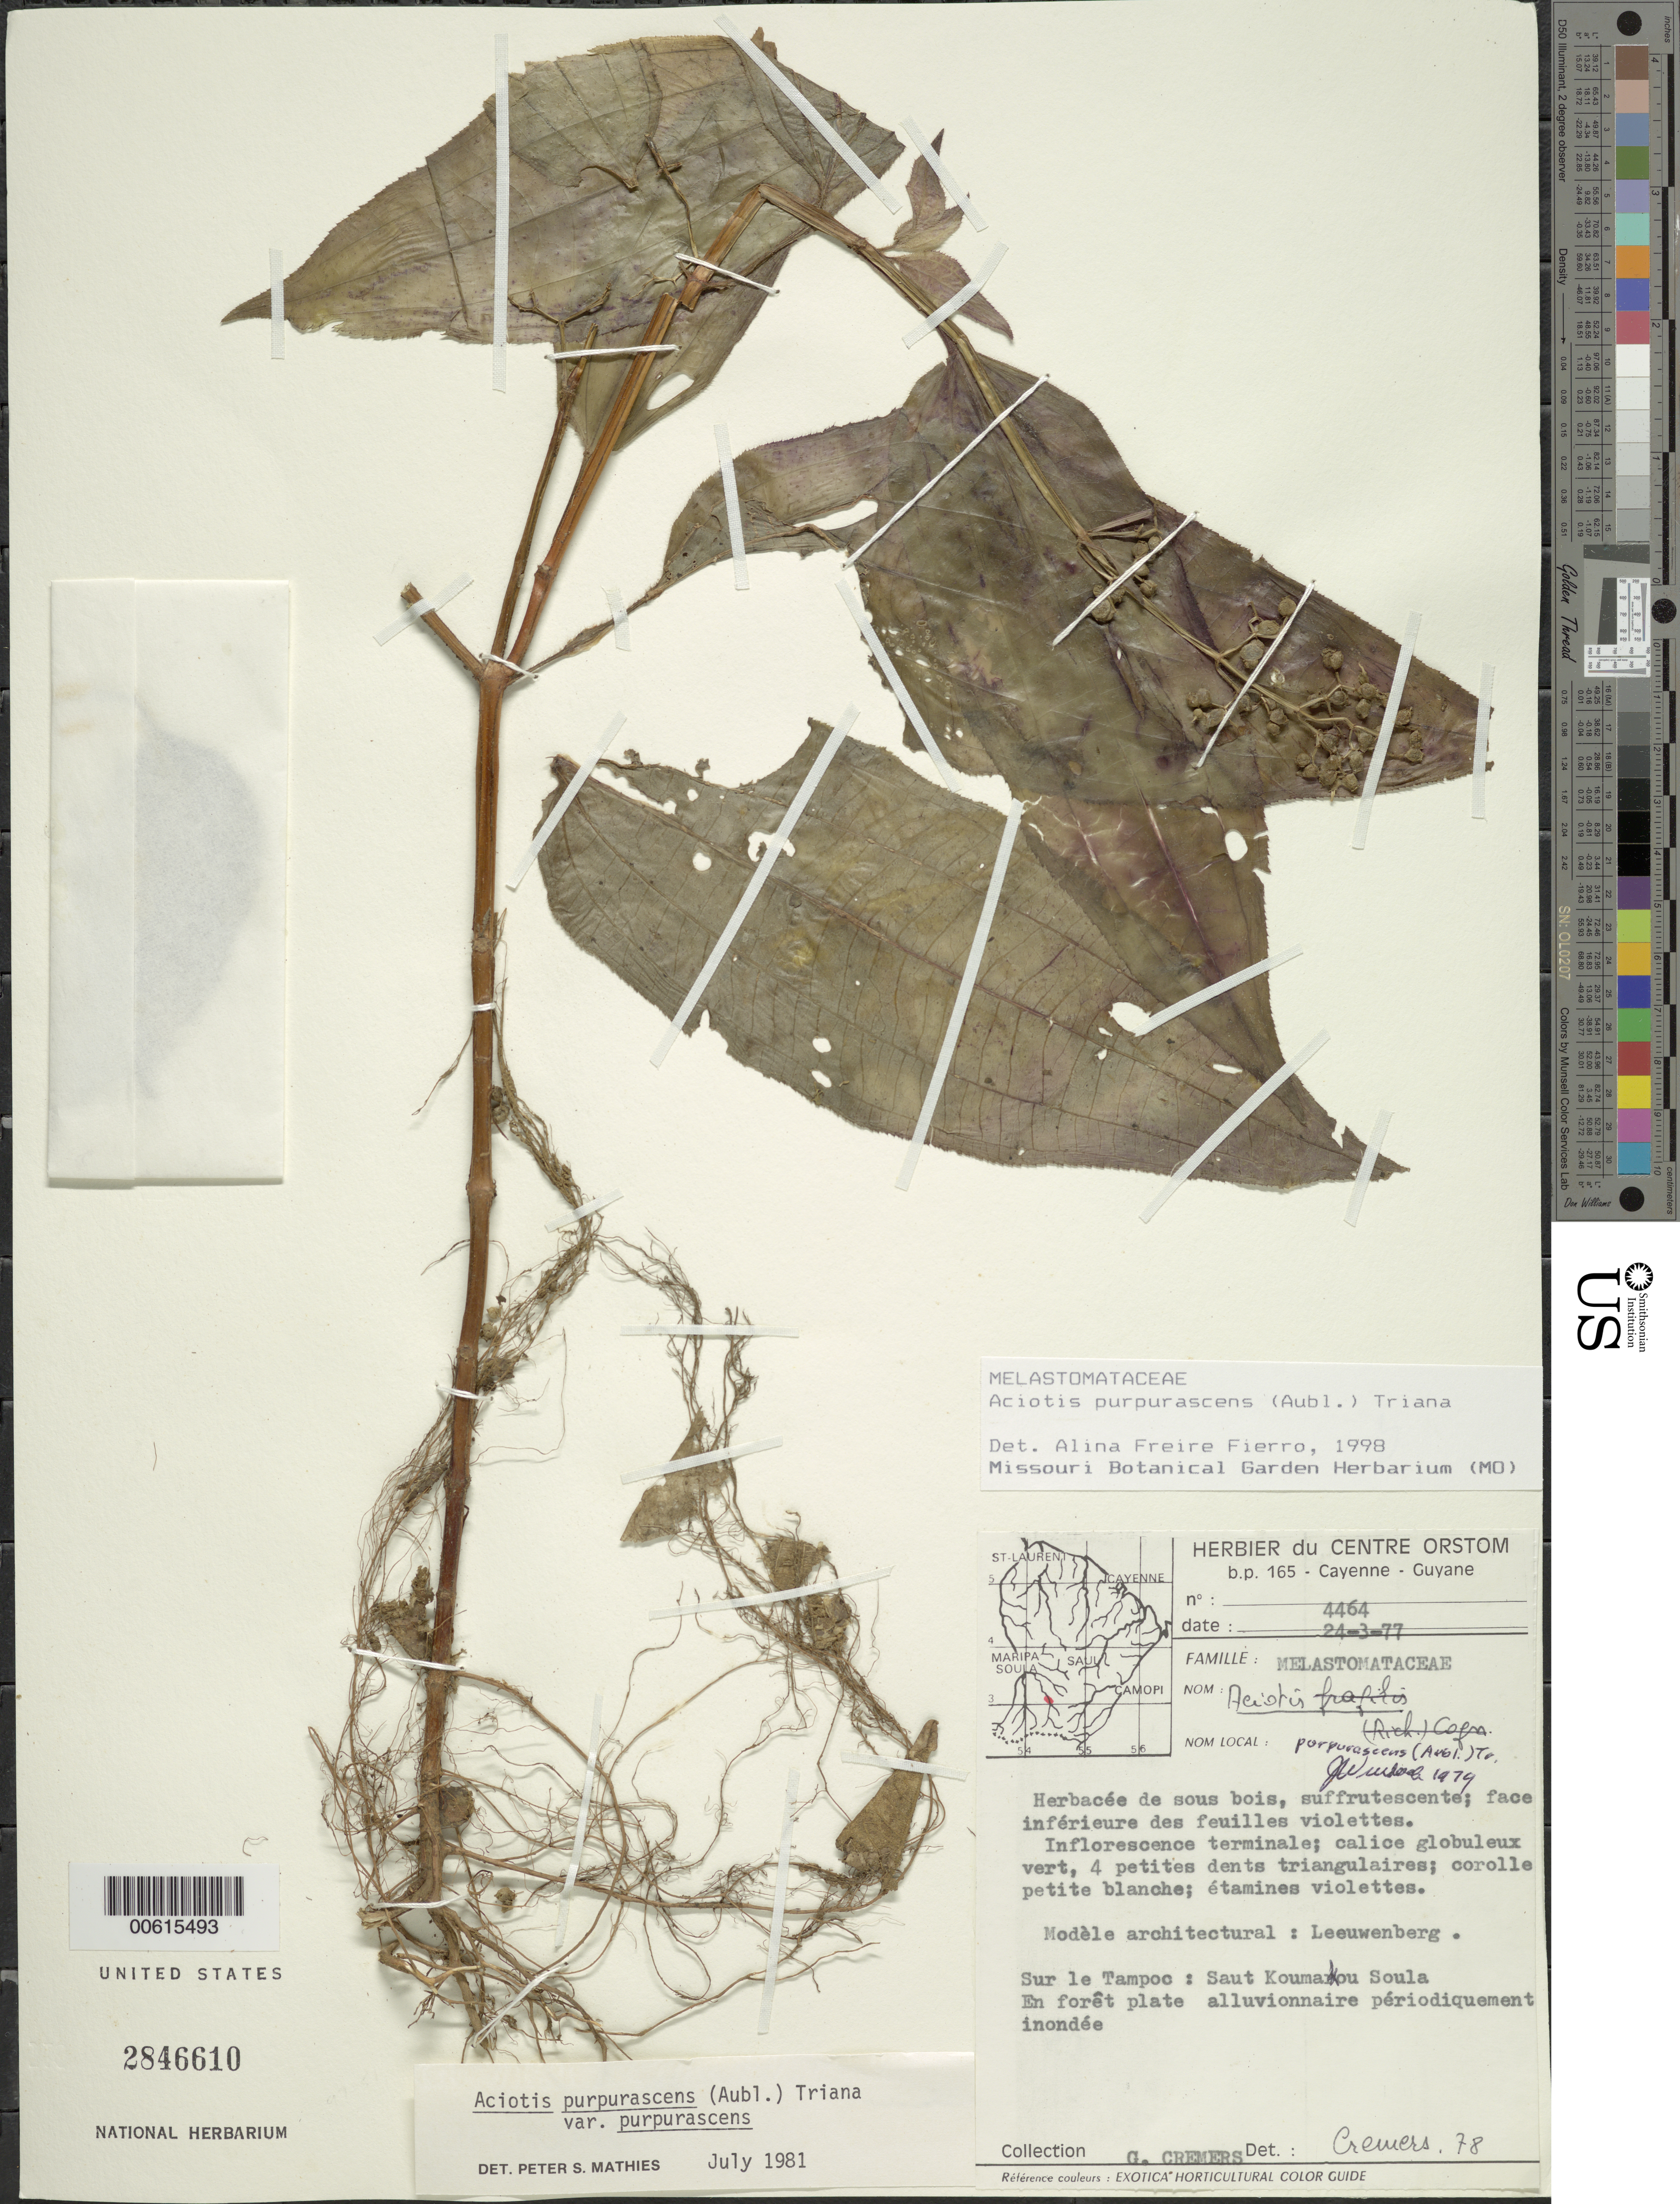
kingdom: Plantae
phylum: Tracheophyta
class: Magnoliopsida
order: Myrtales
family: Melastomataceae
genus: Aciotis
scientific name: Aciotis purpurascens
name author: (Aubl.) Triana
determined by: Freire-Fierro, A.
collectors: G. Cremers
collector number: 4464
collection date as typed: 24-Mar-77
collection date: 1977-03-24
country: French Guiana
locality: Saut Koumarou Soula, sur le Tampoc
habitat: En foret plate alluvionnaire periodicquement inondee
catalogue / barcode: US 2846610